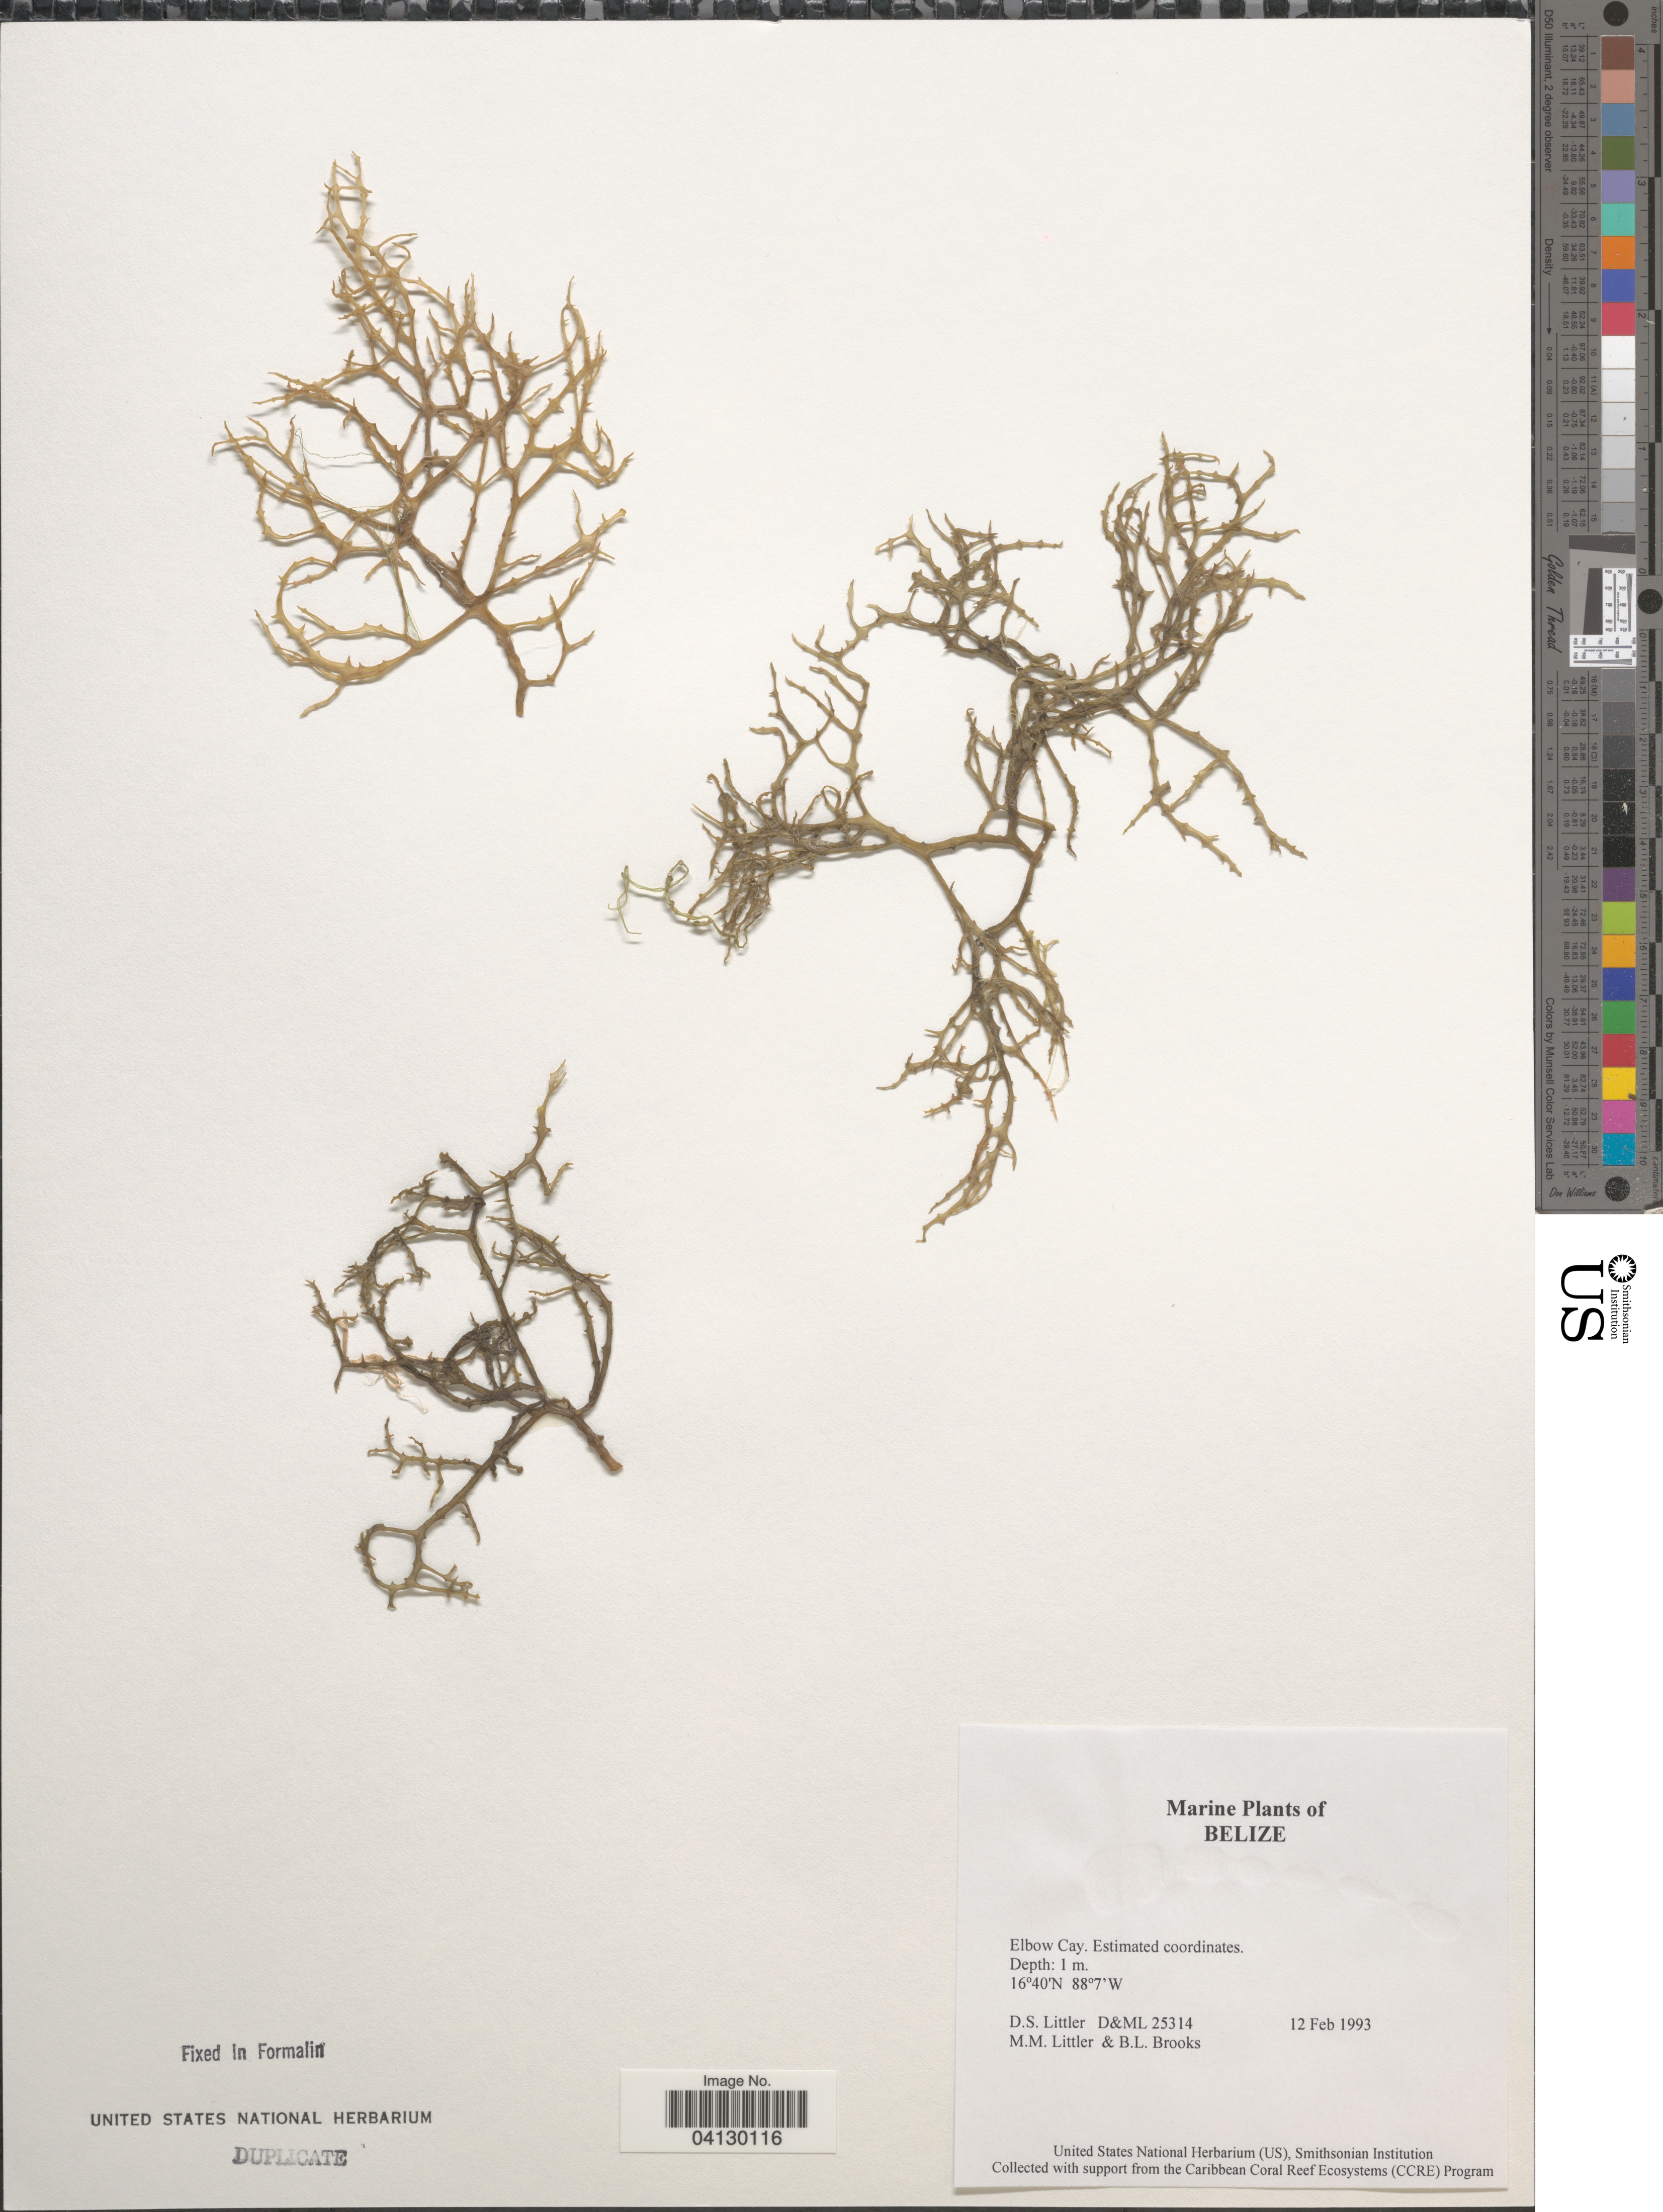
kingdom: Plantae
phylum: Rhodophyta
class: Florideophyceae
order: Corallinales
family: Corallinaceae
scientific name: Crustose Coralline Algae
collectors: D. S. Littler & B. Brooks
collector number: D&ML 25314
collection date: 1993-02-12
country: Belize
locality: Elbow Cay.